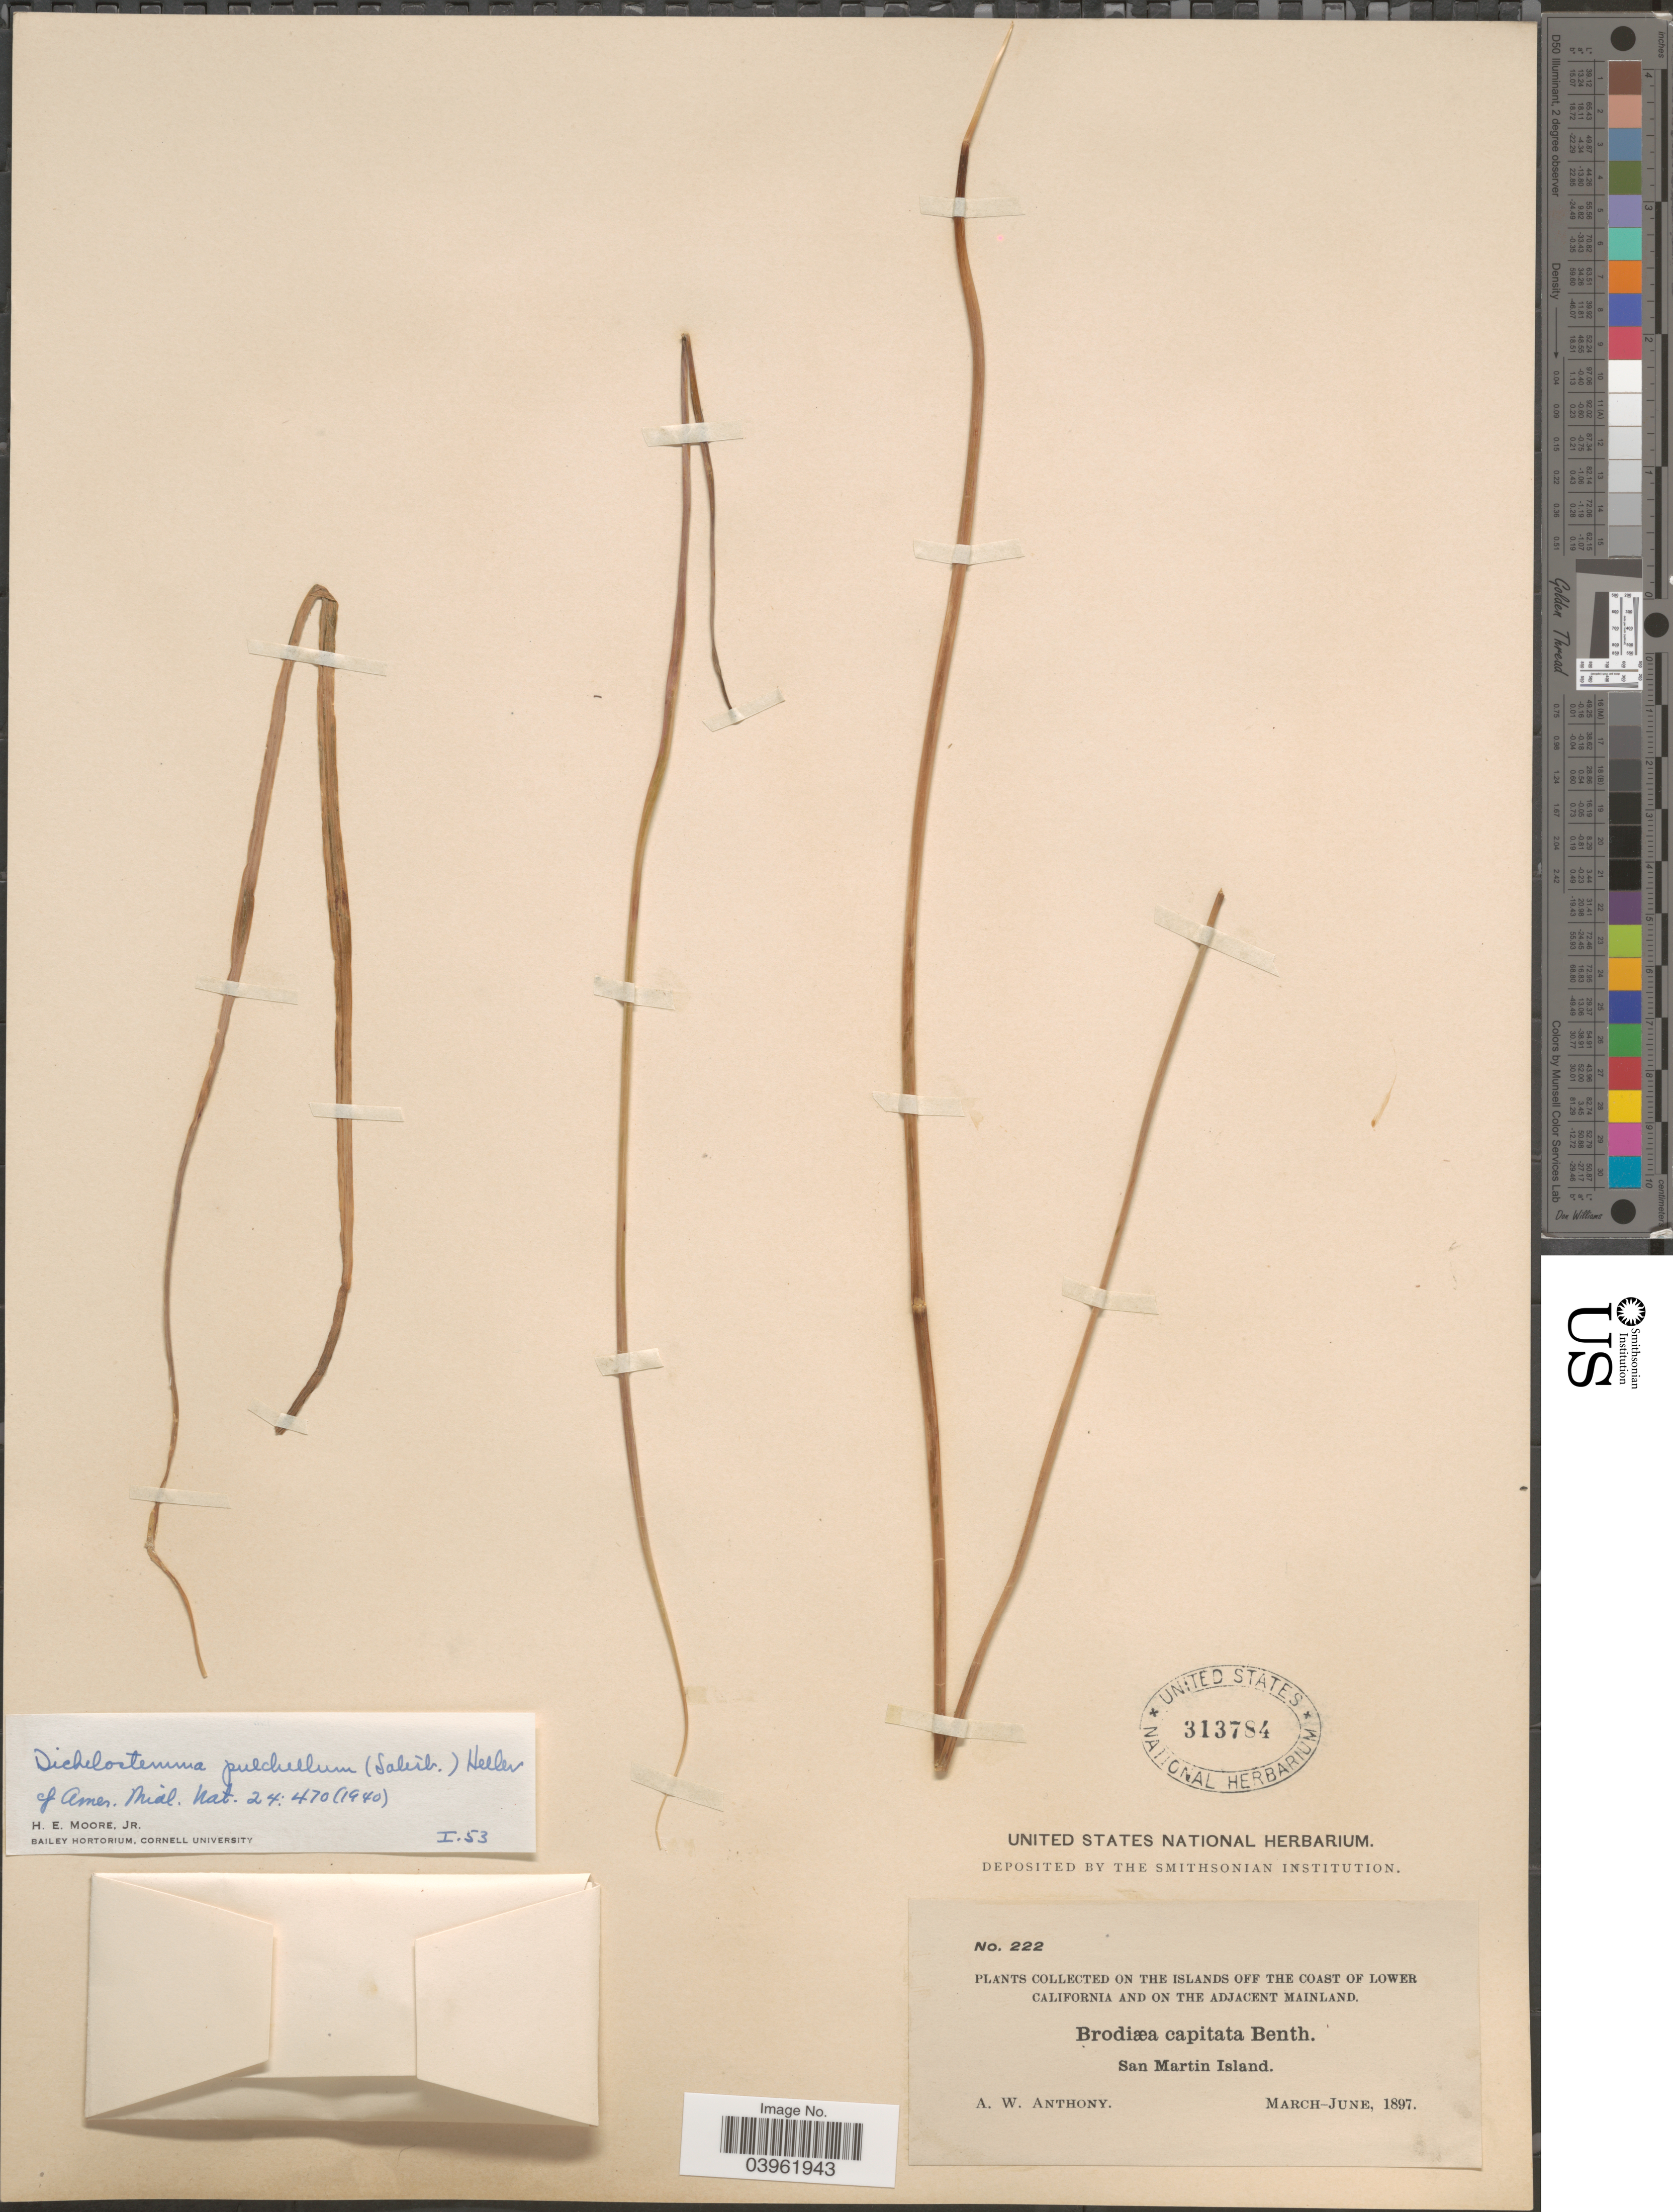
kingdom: Plantae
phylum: Tracheophyta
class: Liliopsida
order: Asparagales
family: Asparagaceae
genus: Dichelostemma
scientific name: Dichelostemma pulchellum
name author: (Salisb.) A. Heller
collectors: A. W. Anthony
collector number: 222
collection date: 1897-03/1897-06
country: Mexico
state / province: Baja California Norte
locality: On the islands off the coast of Lower California and on the adjacent mainland. San Martin Island.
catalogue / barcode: US 313784